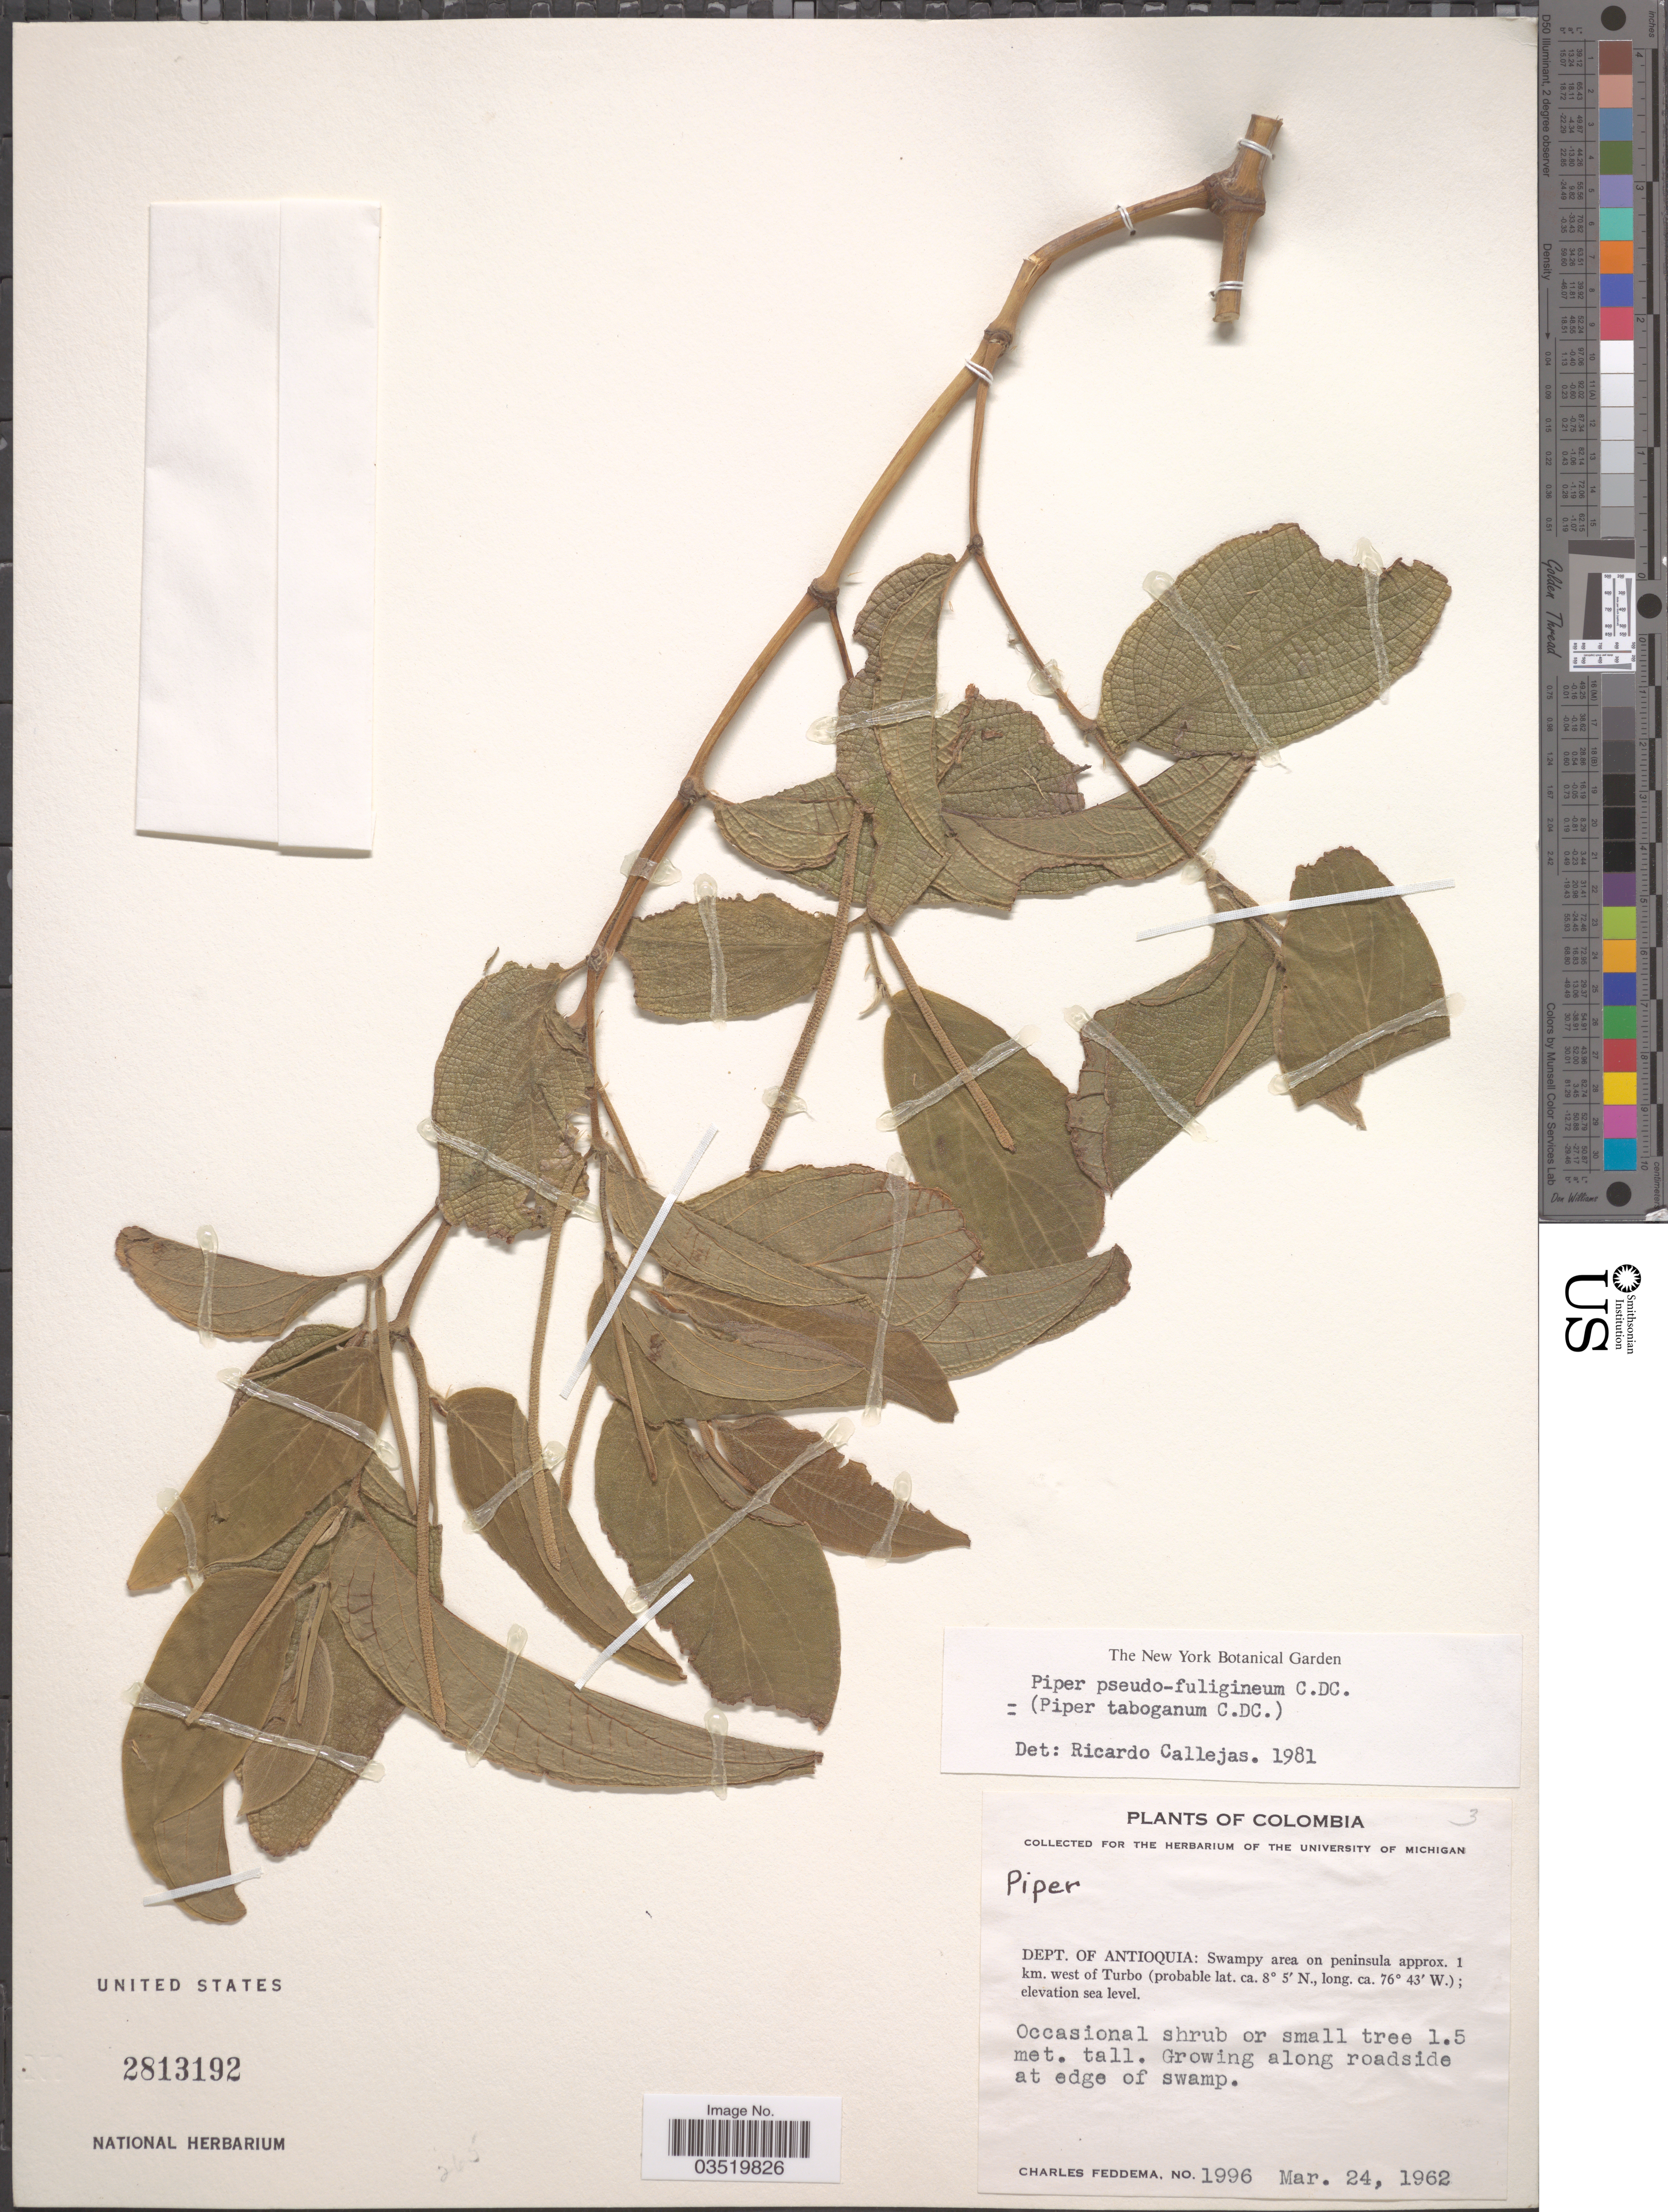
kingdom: Plantae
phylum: Tracheophyta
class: Magnoliopsida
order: Piperales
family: Piperaceae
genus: Piper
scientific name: Piper dilatatum f. guayranum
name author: (C. DC.) Steyerm.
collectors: C. Feddema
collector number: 1996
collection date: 1962-03-24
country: Colombia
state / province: Antioquia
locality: Dept. of Antioquia: Swampy area on peninsula approx. 1 km. west of Turbo.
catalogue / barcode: US 2813192